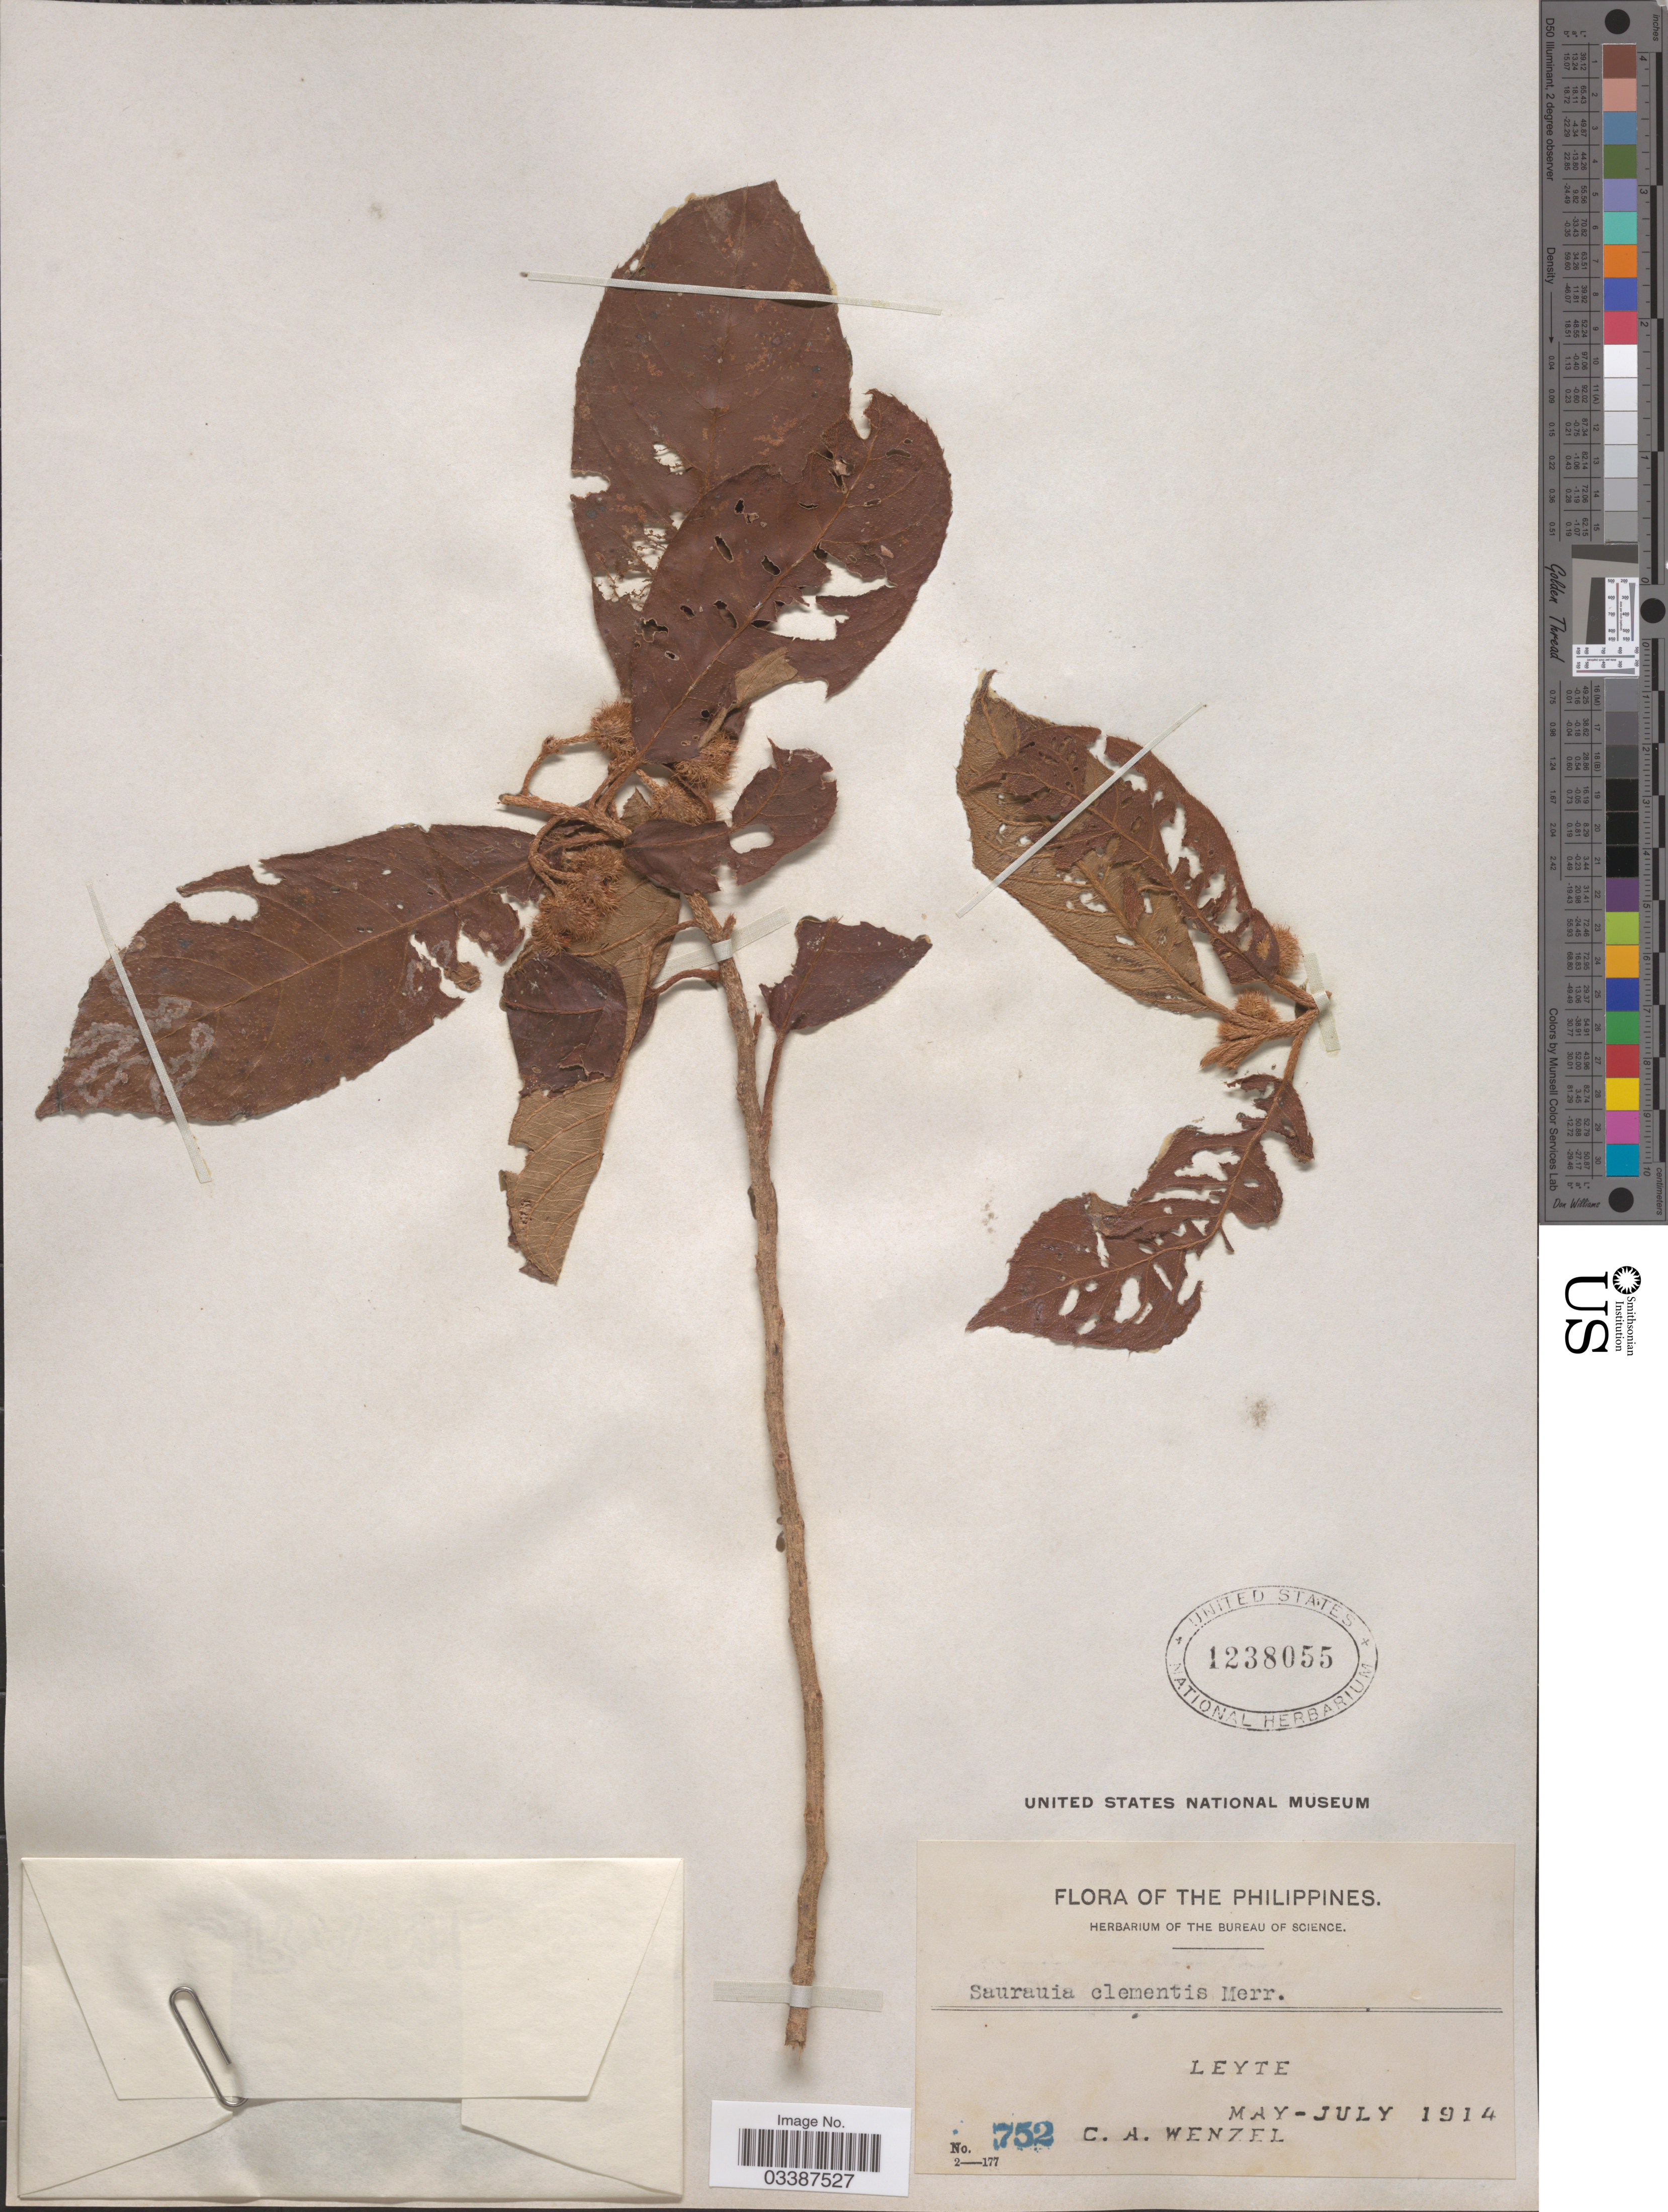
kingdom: Plantae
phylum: Tracheophyta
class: Magnoliopsida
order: Ericales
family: Actinidiaceae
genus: Saurauia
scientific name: Saurauia clementis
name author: Merr.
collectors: C. Wenzel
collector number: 752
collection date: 1914-05/1914-07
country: Philippines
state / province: Eastern Visayas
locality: Leyte.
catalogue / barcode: US 1238055